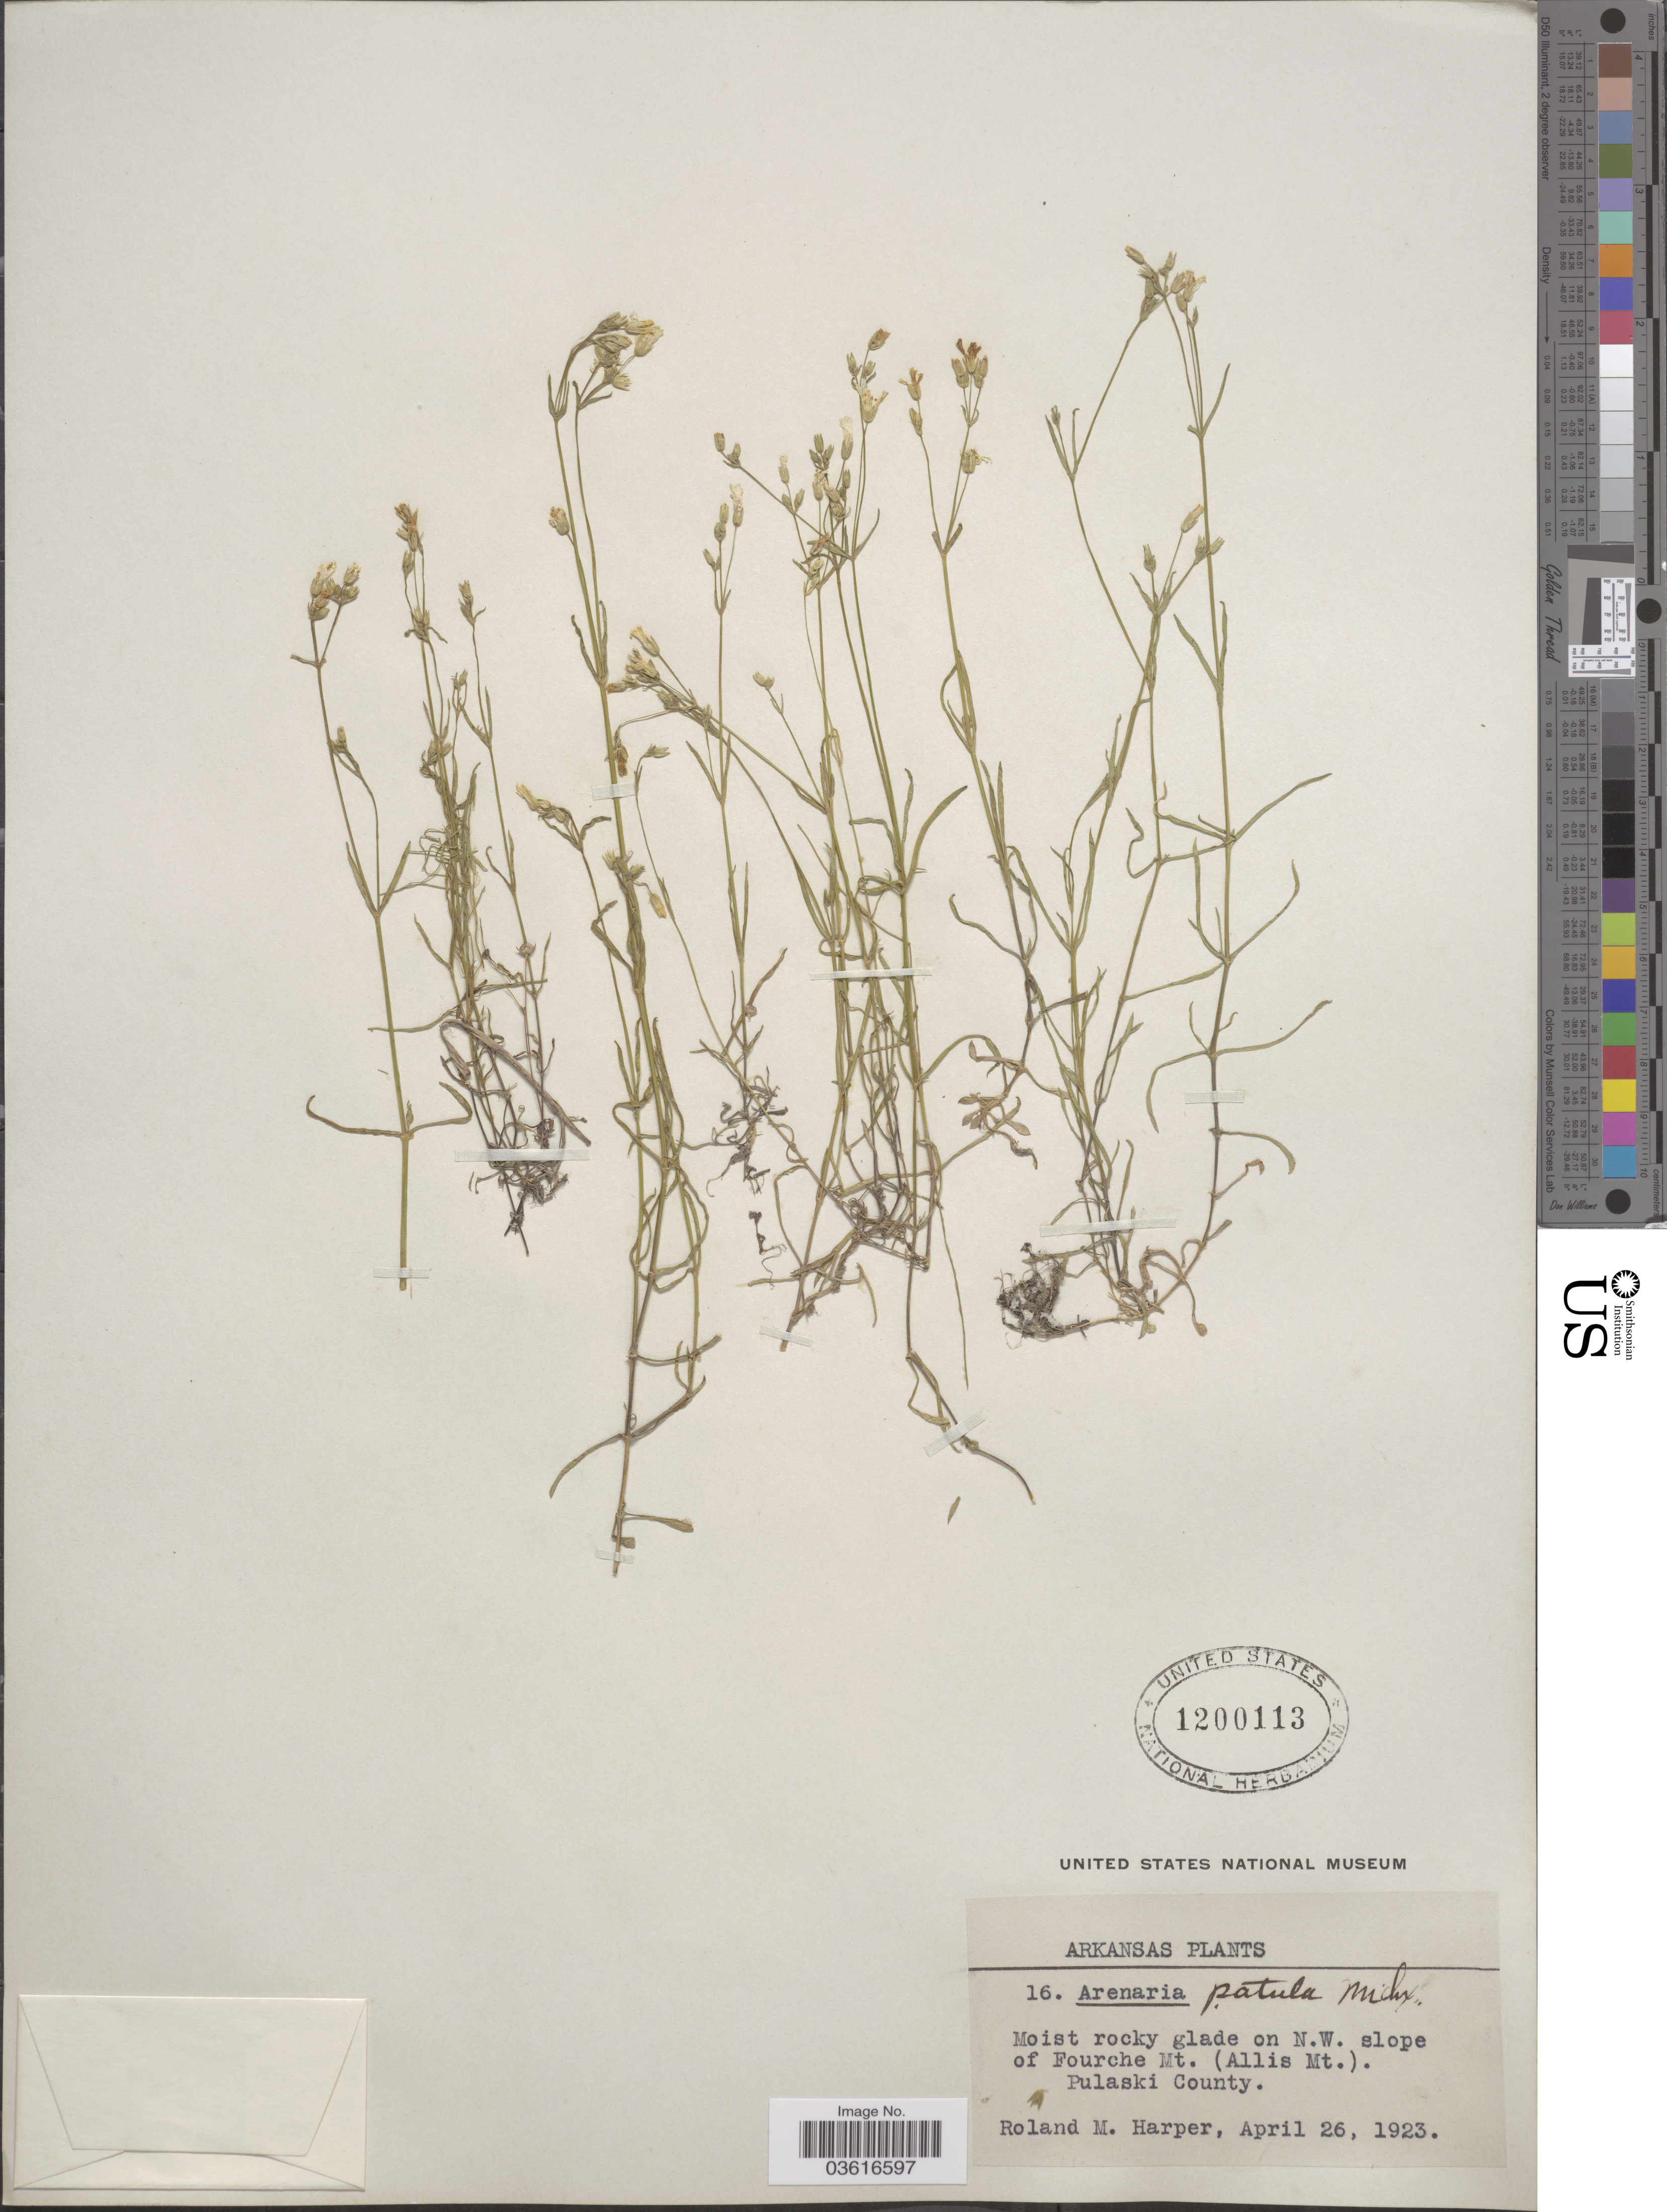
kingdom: Plantae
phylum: Tracheophyta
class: Magnoliopsida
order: Caryophyllales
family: Caryophyllaceae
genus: Minuartia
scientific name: Minuartia patula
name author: (Michx.) Mattf.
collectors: R. M. Harper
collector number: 16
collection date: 1923-04-26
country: United States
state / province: Arkansas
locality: Moist rocky glade on N.W. slope of Fourche Mt. (Allis Mt.). Pulaski County.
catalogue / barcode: US 1200113